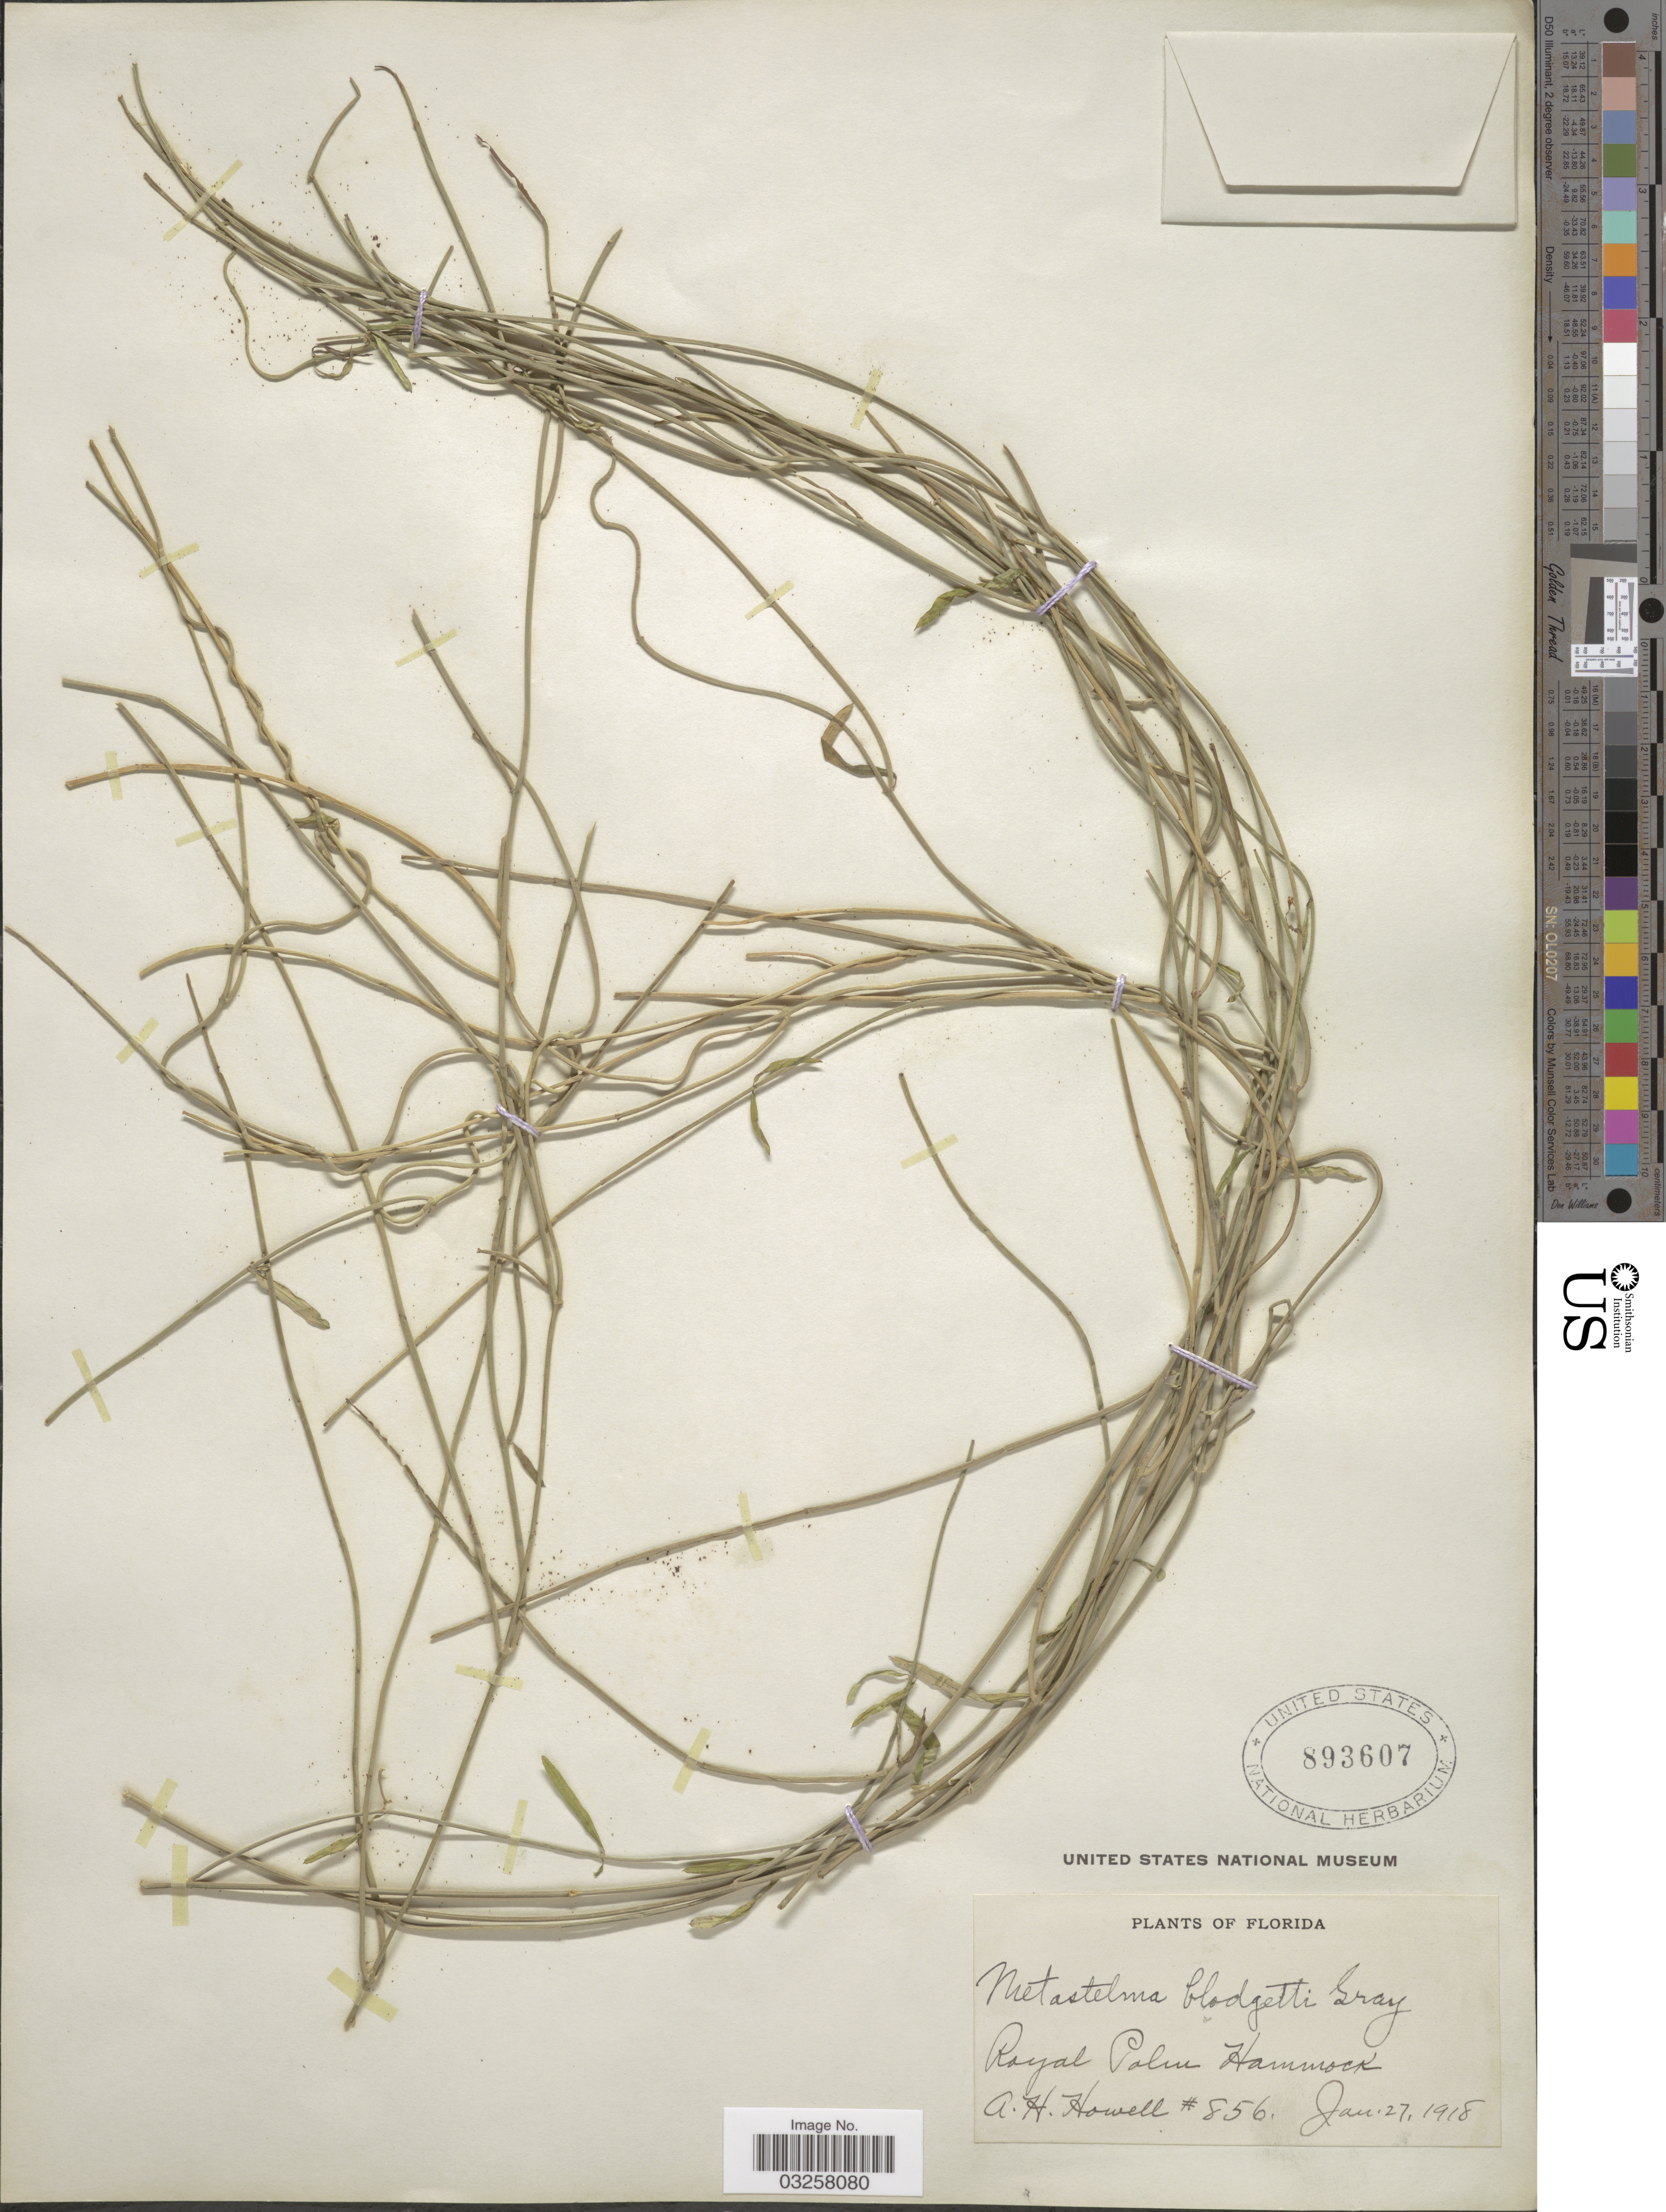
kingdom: Plantae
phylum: Tracheophyta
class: Magnoliopsida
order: Gentianales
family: Apocynaceae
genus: Metastelma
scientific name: Metastelma blodgettii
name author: A. Gray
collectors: A. Howell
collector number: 856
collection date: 1918-01-27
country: United States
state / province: Florida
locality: Royal Palm Hammock.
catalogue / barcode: US 893607